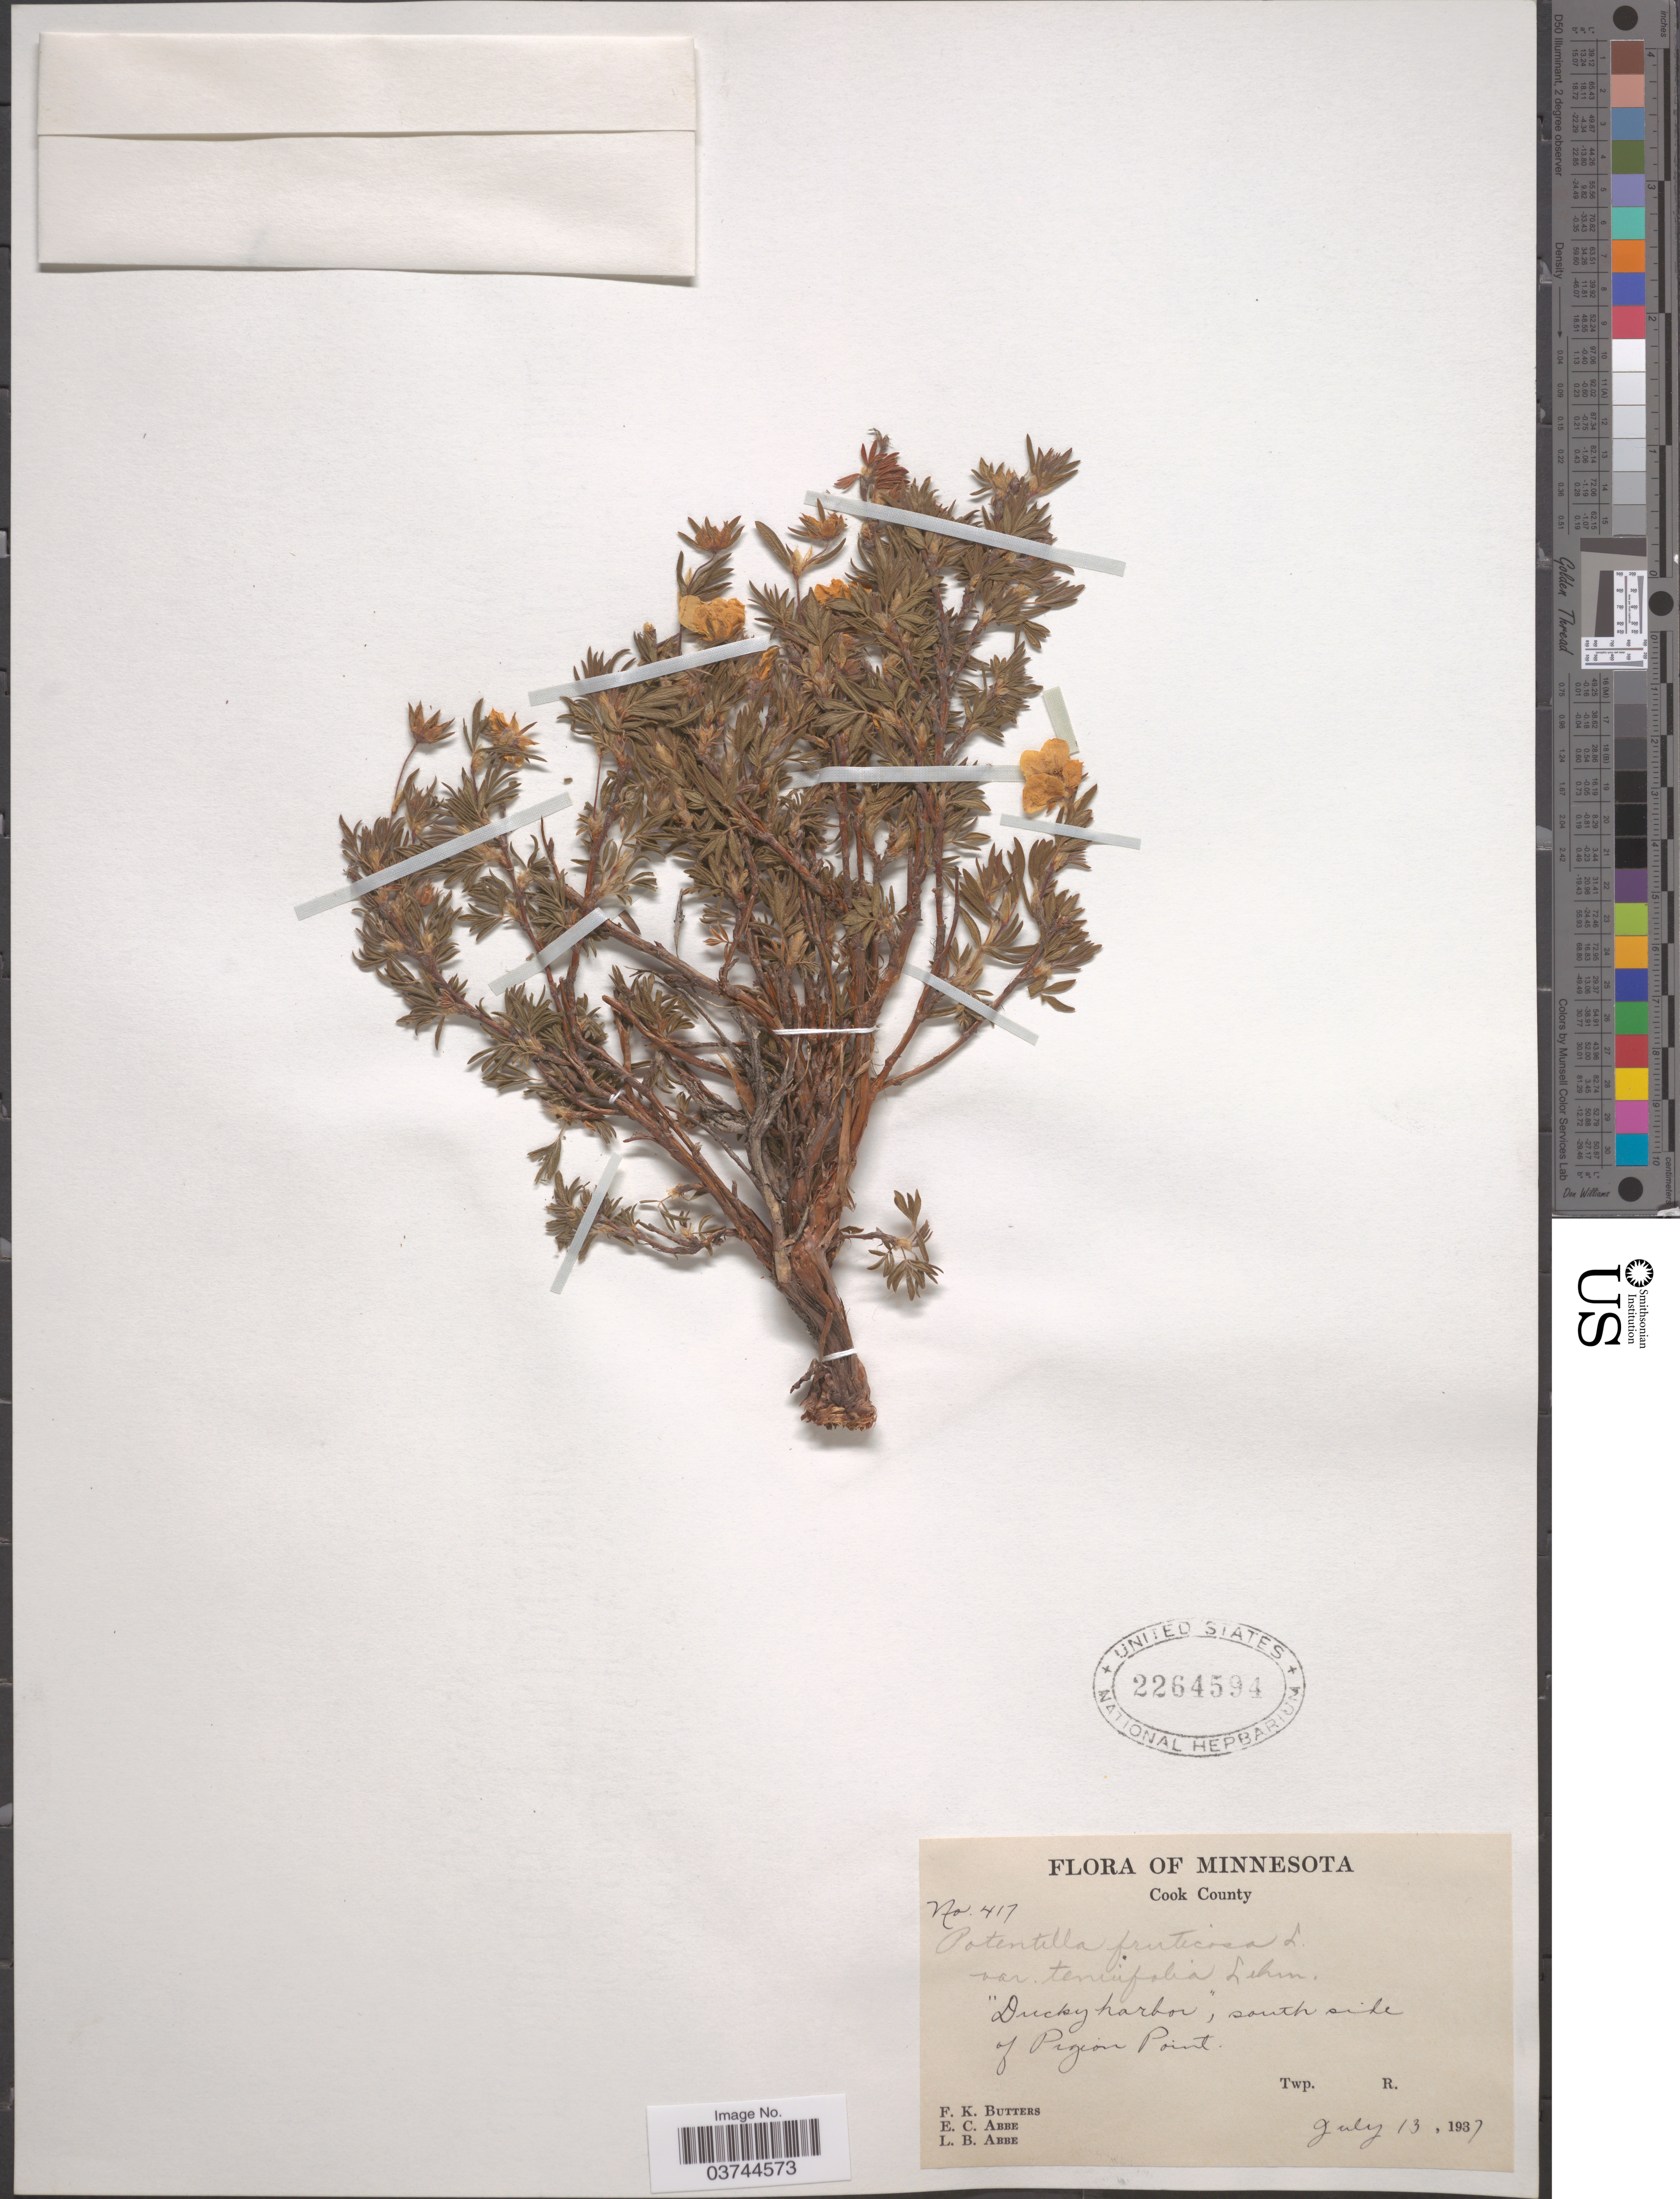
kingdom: Plantae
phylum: Tracheophyta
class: Magnoliopsida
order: Rosales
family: Rosaceae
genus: Dasiphora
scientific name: Dasiphora fruticosa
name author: (L.) Rydb.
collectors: F. K. Butters, E. C. Abbe & L. B. Abbe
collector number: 417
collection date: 1937-07-13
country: United States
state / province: Minnesota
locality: Cook County. "Ducky harbor", south side of Pigeon Point.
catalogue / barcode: US 2264594